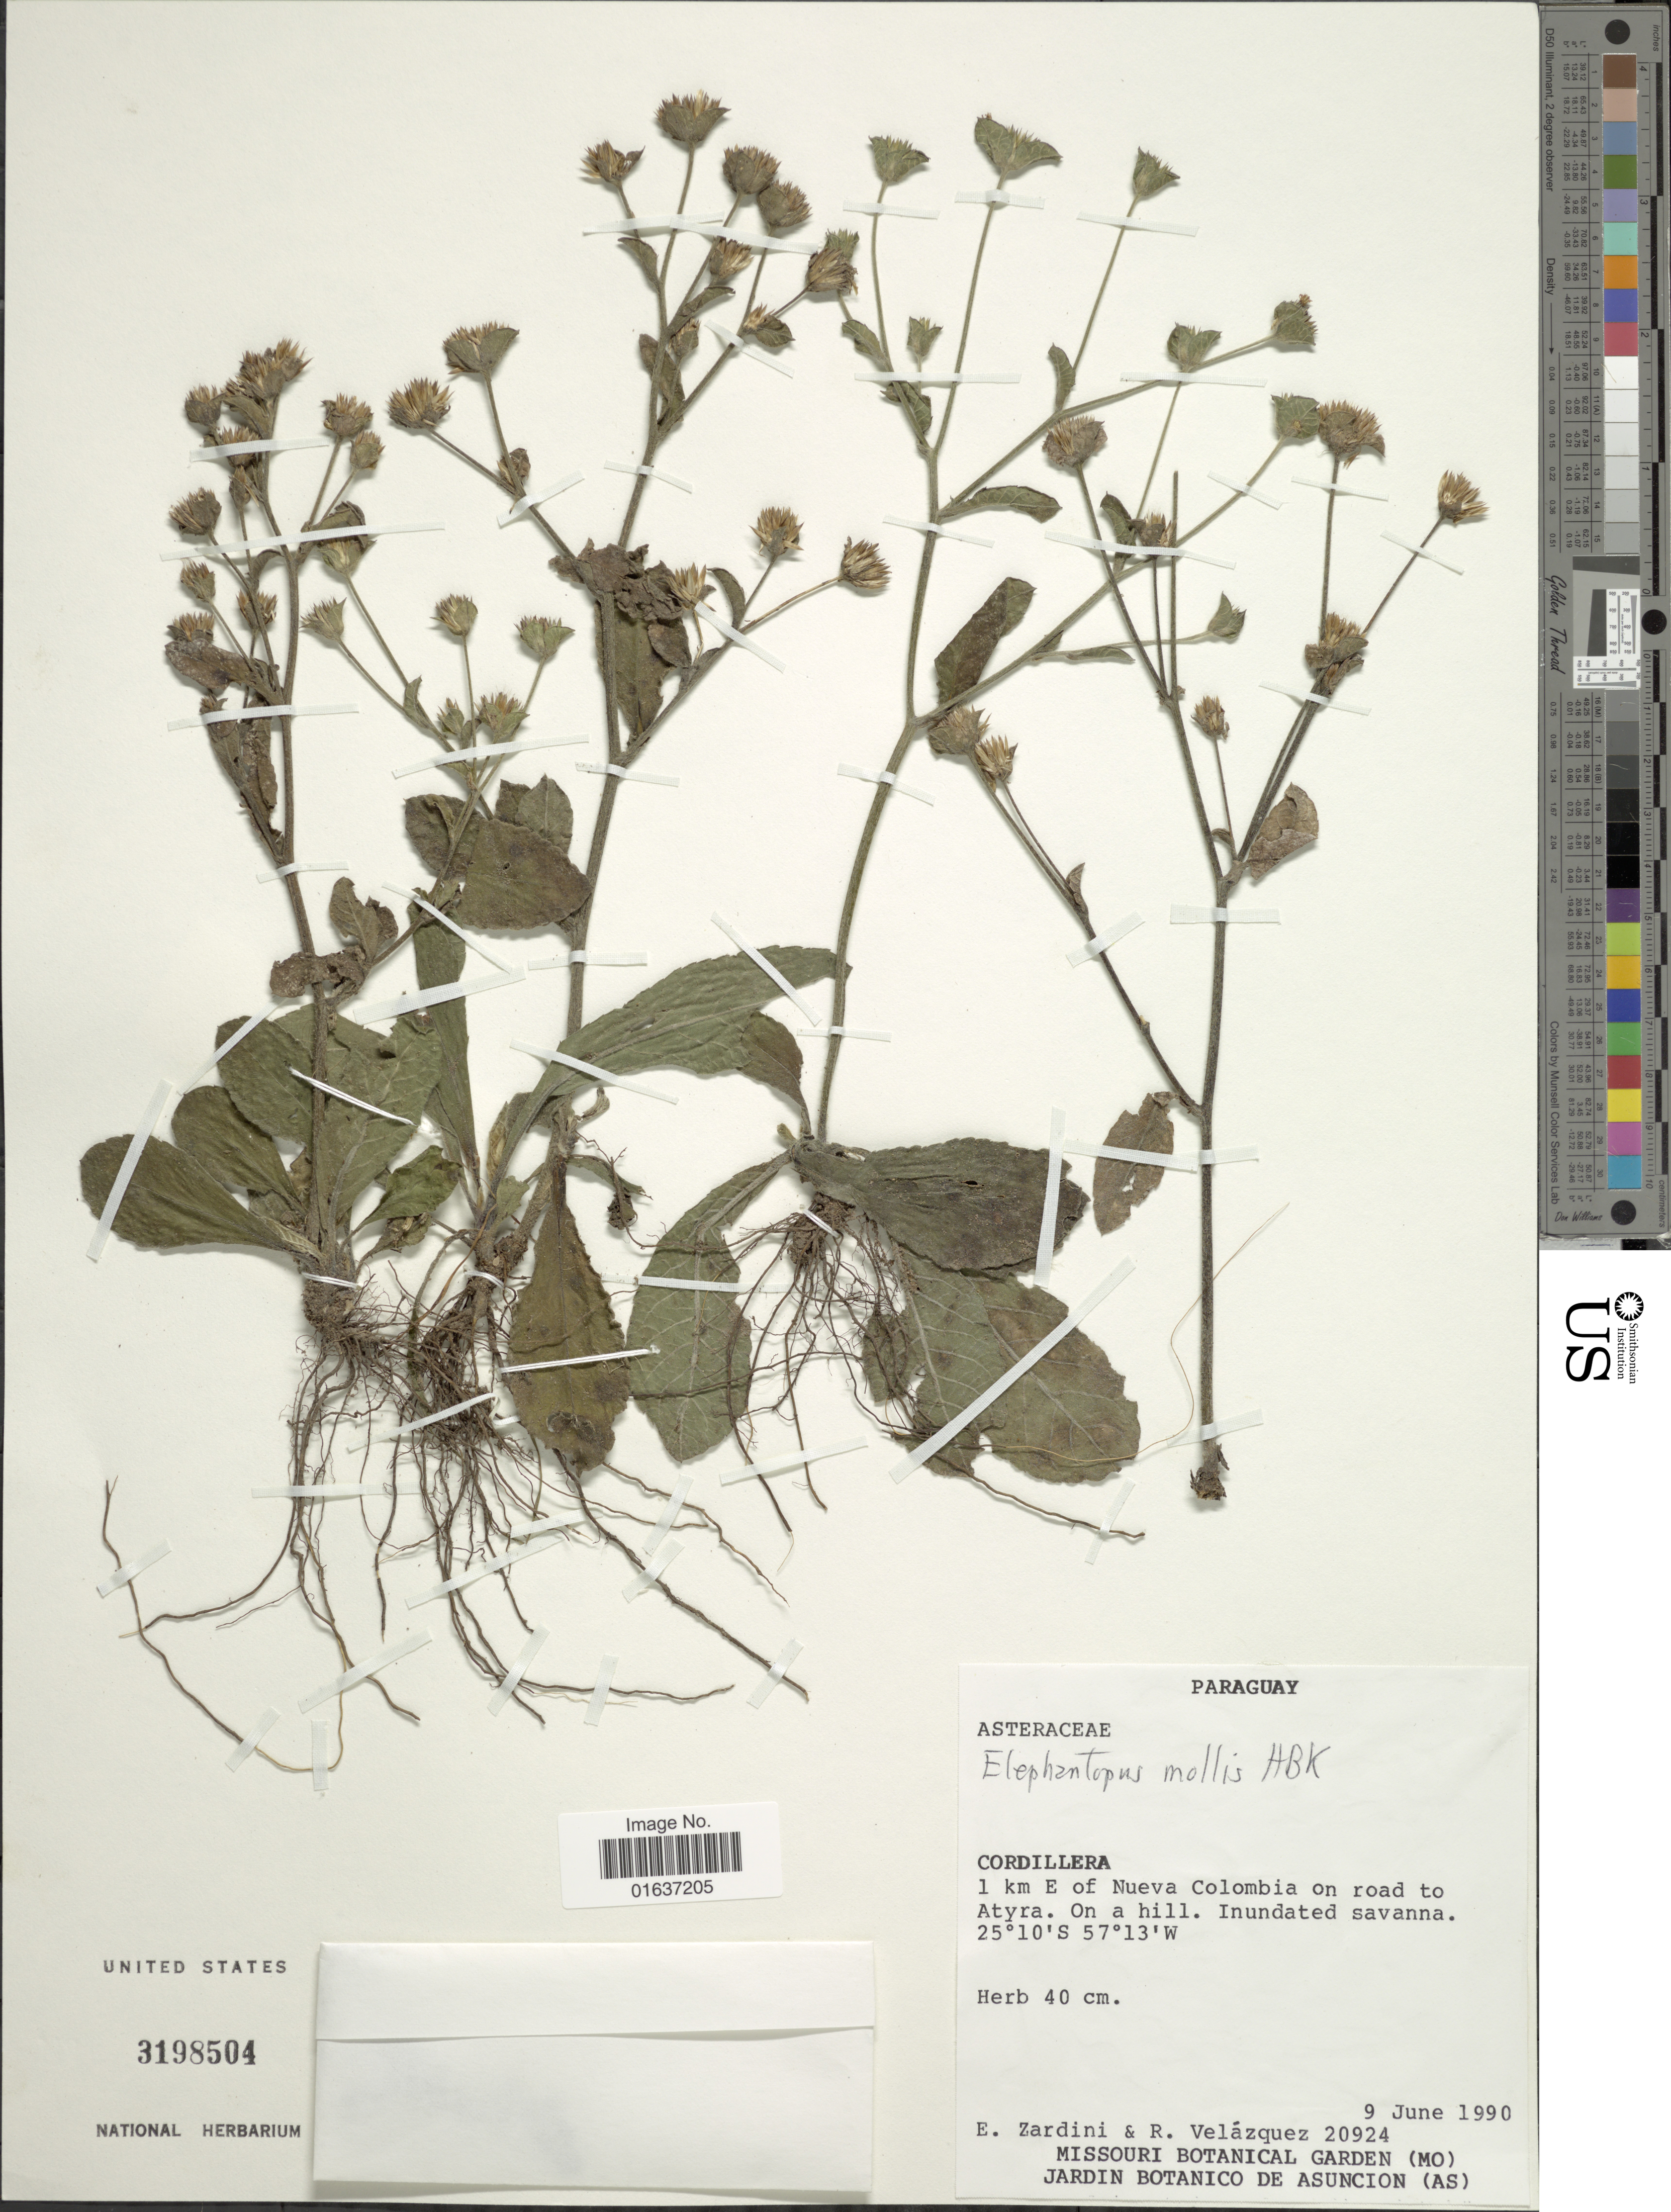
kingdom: Plantae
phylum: Tracheophyta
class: Magnoliopsida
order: Asterales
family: Asteraceae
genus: Elephantopus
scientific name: Elephantopus mollis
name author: Kunth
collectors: E. M. Zardini & R. Velázquez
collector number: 20924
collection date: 1990-06-09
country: Paraguay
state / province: Cordillera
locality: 1 km E of Nueva Colombia on road to Atyra, on a hill, inundated savanna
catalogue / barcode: US 3198504